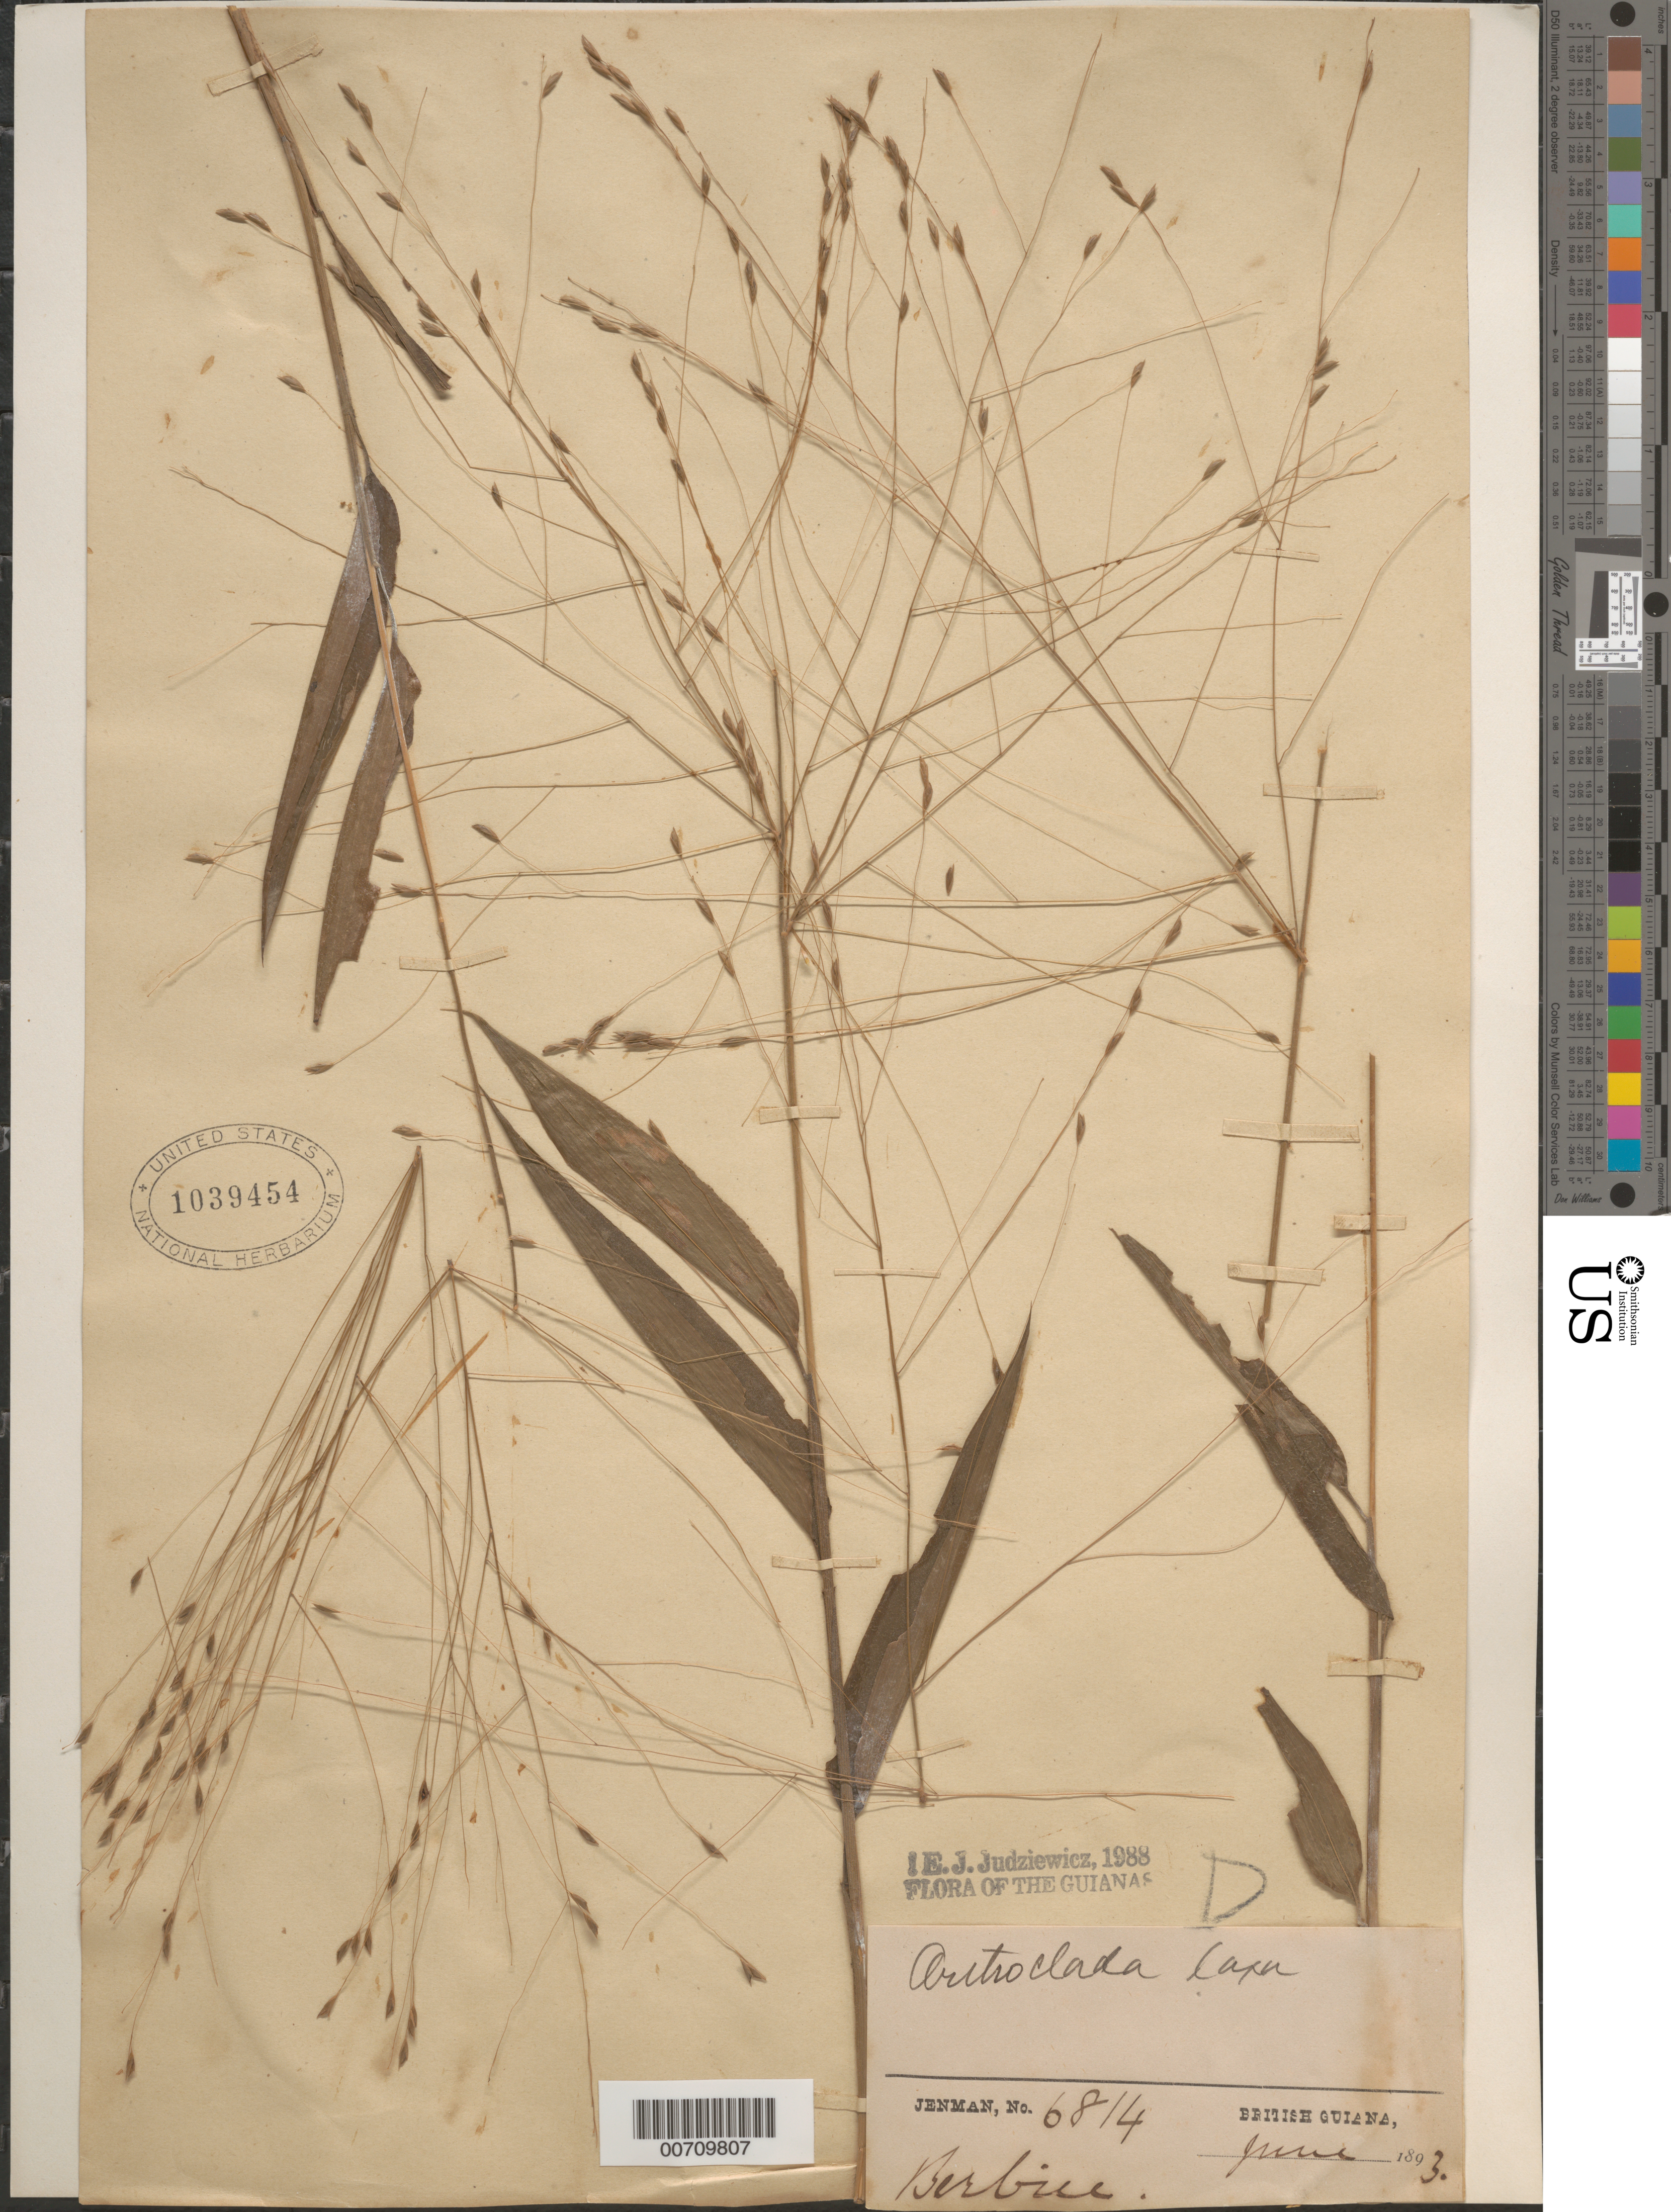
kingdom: Plantae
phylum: Tracheophyta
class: Liliopsida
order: Poales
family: Poaceae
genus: Orthoclada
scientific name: Orthoclada laxa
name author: P. Beauv.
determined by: Judziewicz, E. J.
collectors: G. S. Jenman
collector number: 6814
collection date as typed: June 1893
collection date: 1893-06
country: Guyana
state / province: Mahaica-Berbice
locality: Berbice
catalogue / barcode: US 1039454